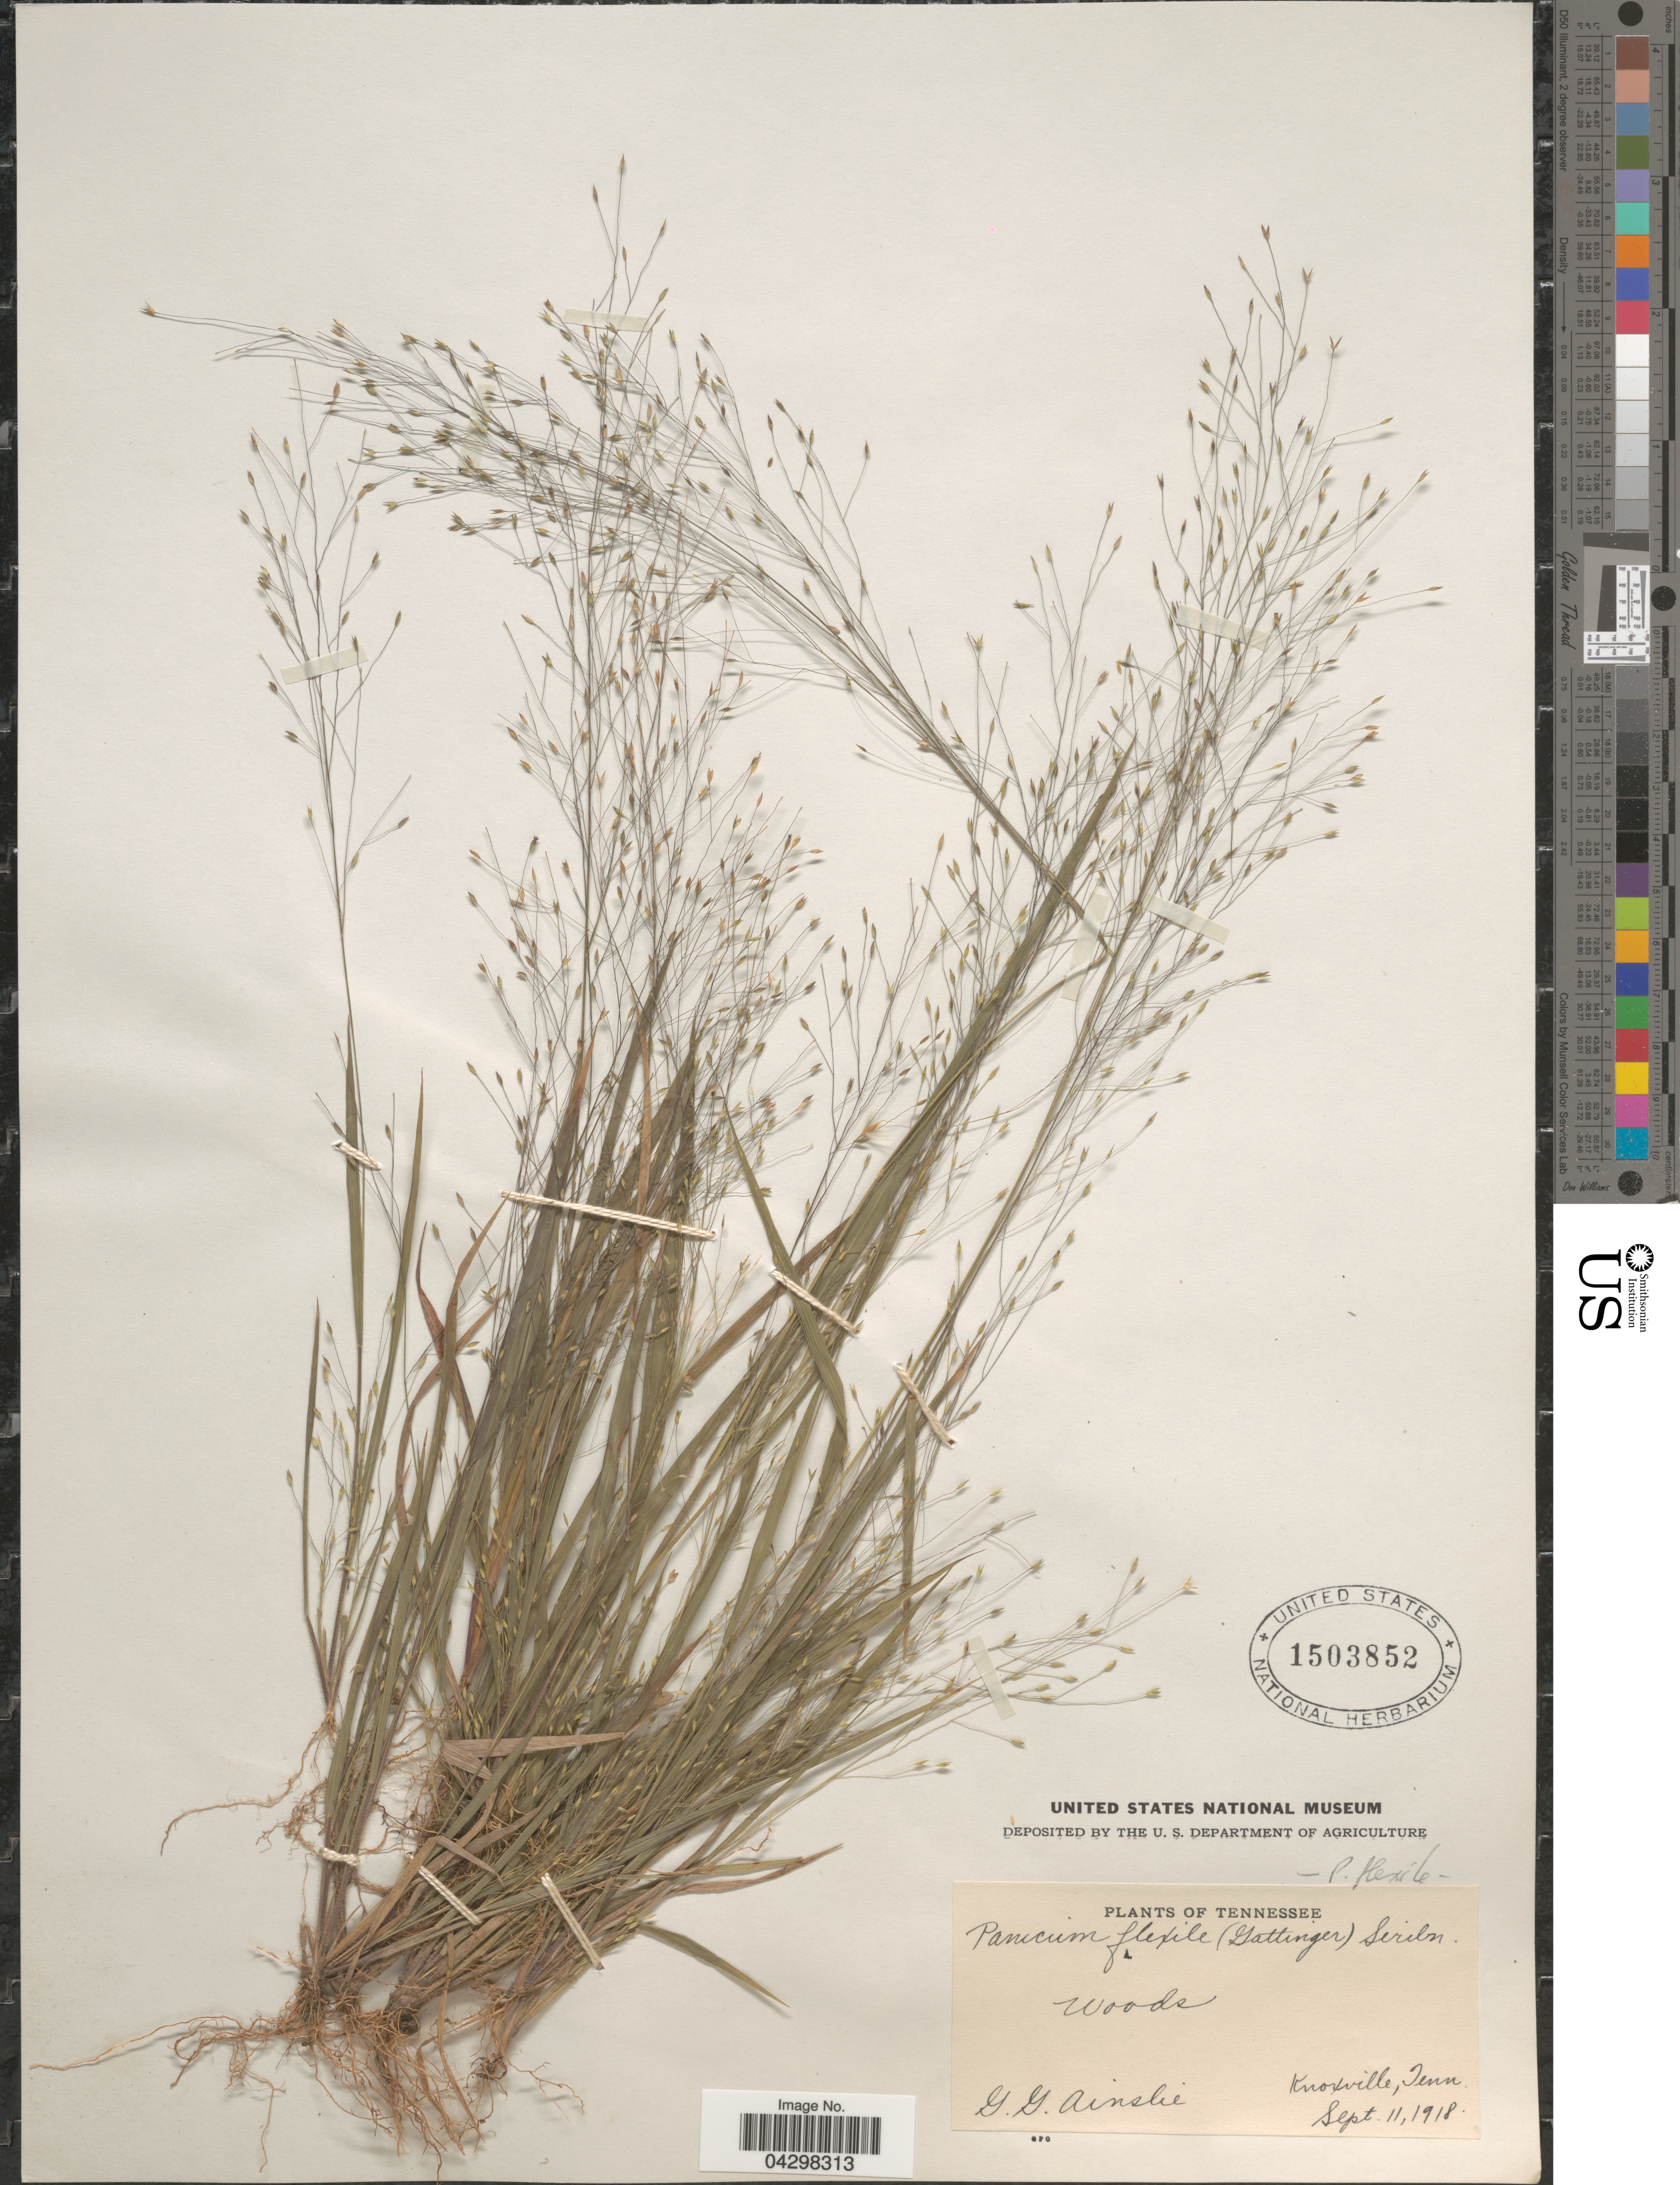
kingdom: Plantae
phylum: Tracheophyta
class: Liliopsida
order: Poales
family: Poaceae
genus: Panicum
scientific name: Panicum flexile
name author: (Gatt.) Scribn.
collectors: G. Ainslee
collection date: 1918-09-11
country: United States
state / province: Tennessee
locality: Knoxville.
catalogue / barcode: US 1503852